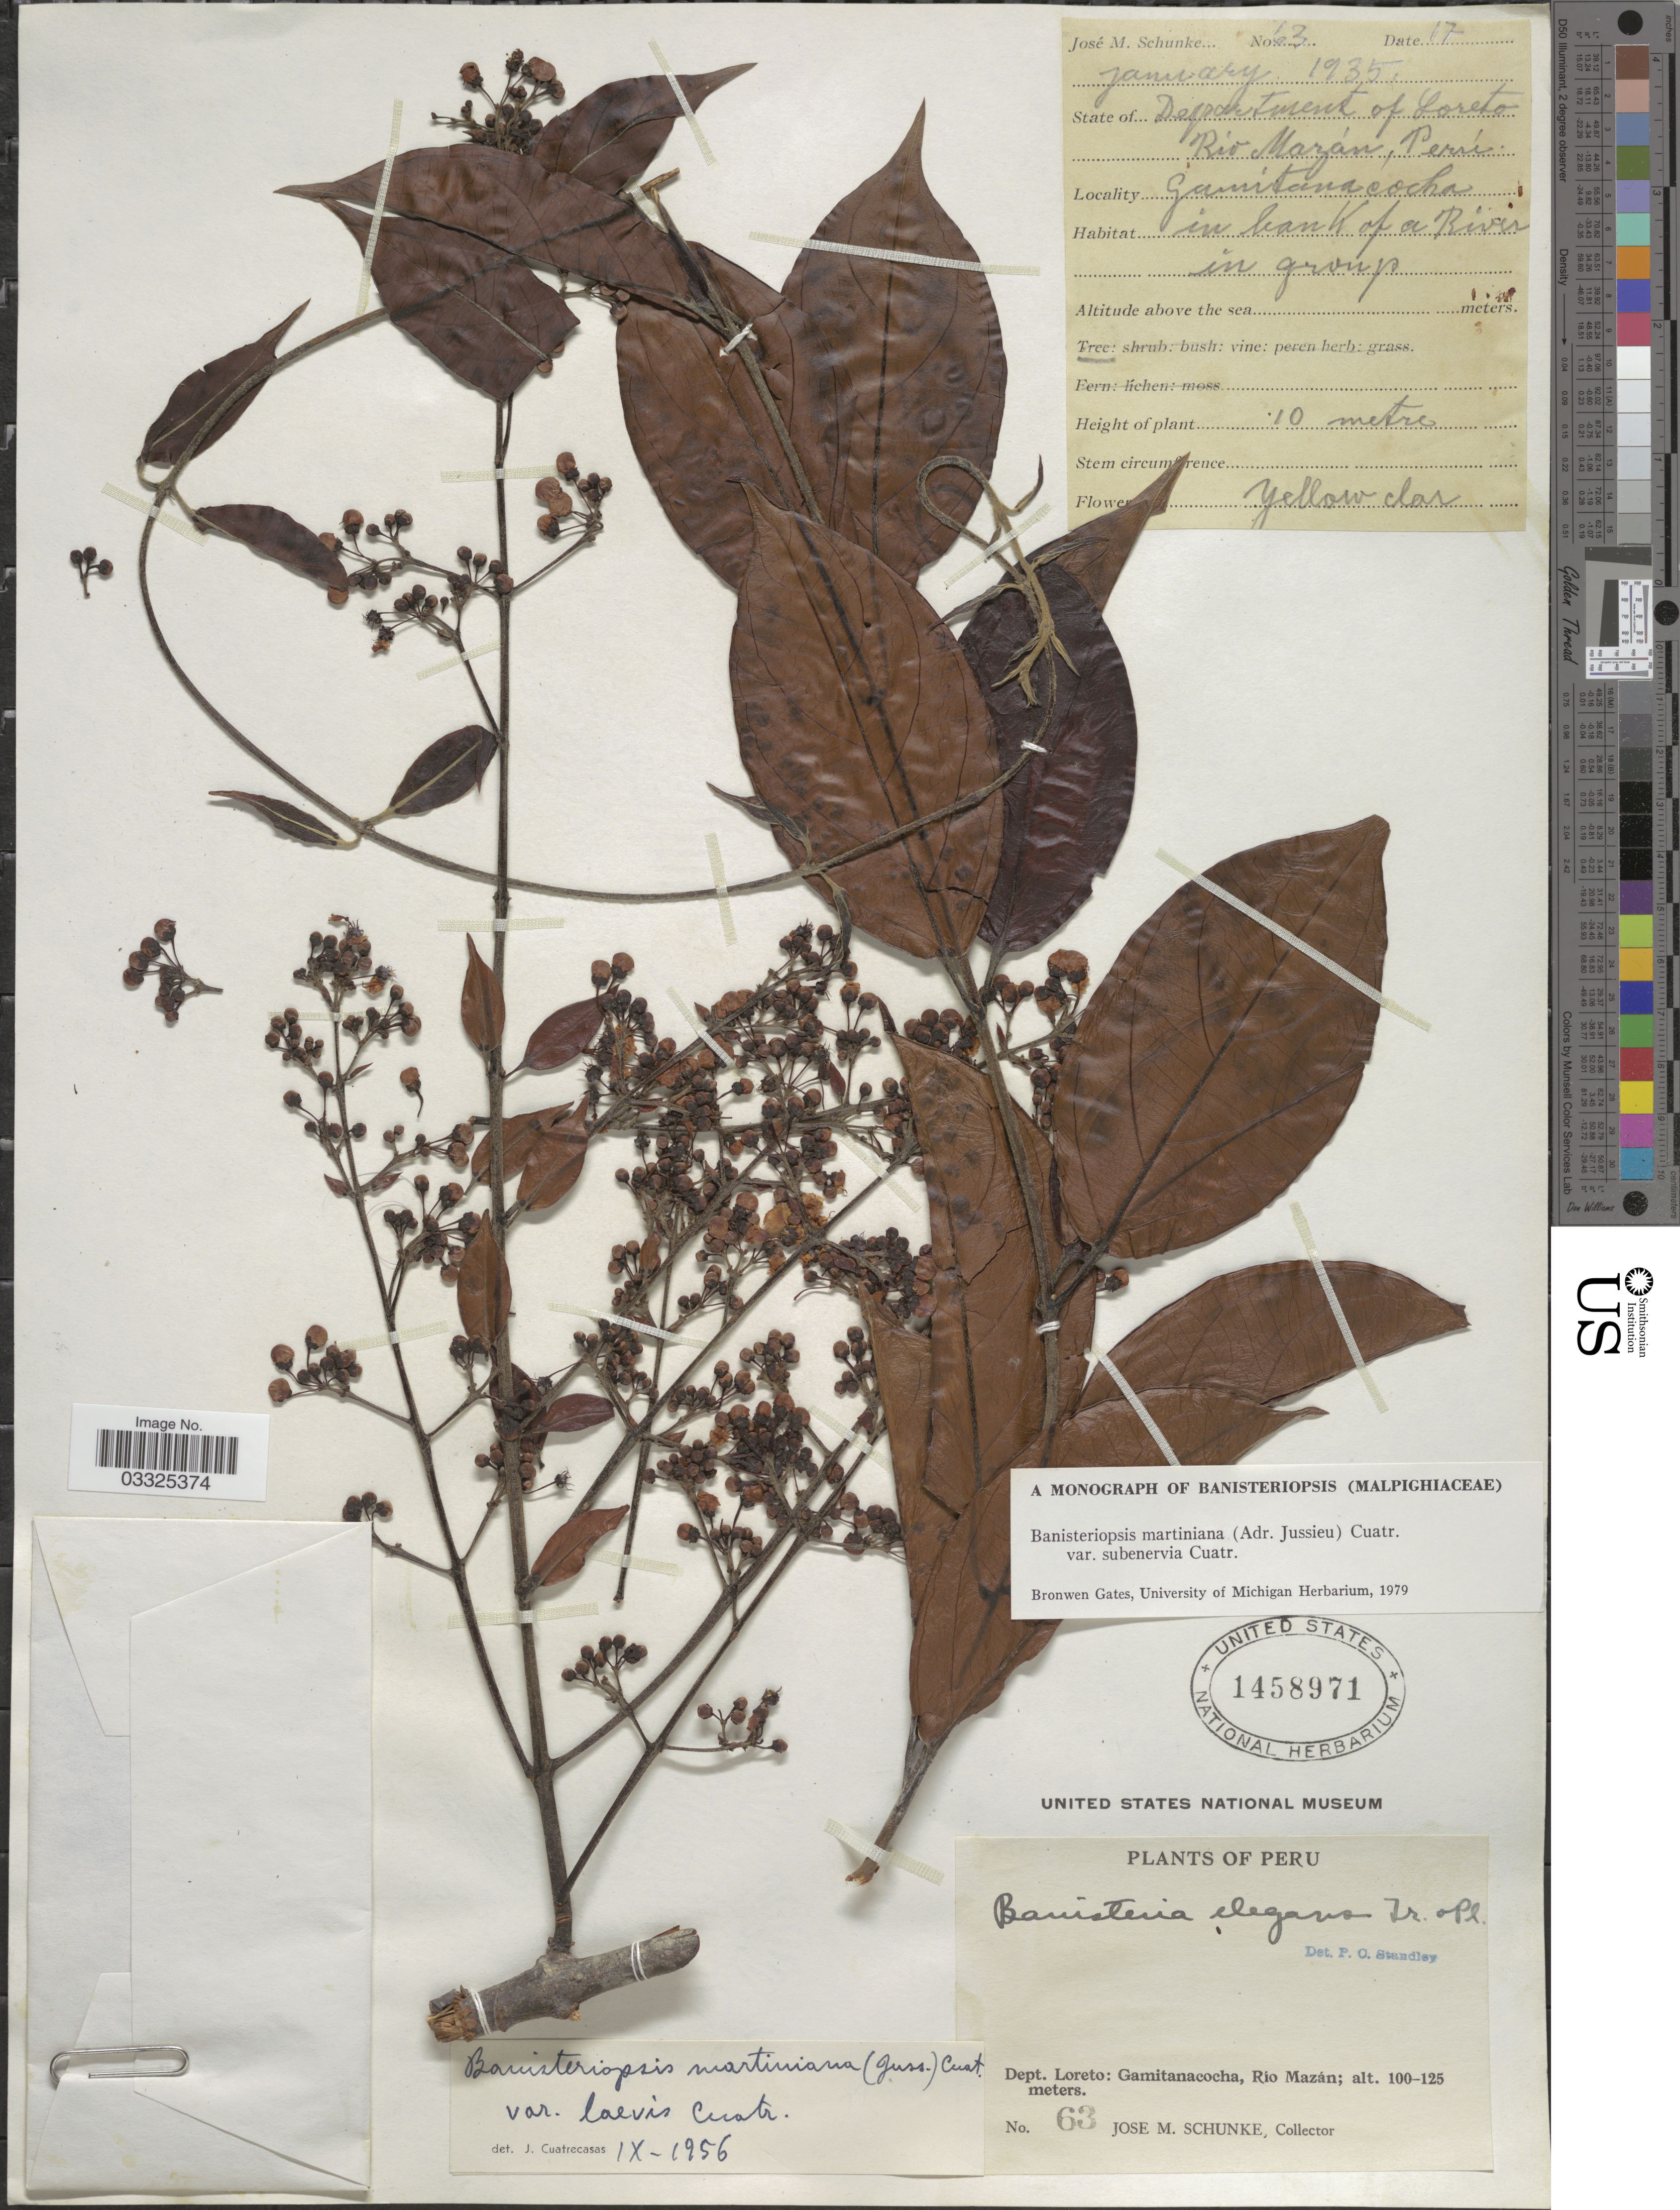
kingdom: Plantae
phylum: Tracheophyta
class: Magnoliopsida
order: Malpighiales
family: Malpighiaceae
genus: Banisteriopsis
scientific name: Banisteriopsis martiniana var. subenervia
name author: Cuatrec.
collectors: J. M. Schunke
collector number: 63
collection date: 1935-01-17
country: Peru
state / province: Loreto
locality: Department of Loreto: Gamitanacocha, Río Mazán.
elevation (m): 100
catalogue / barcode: US 1458971